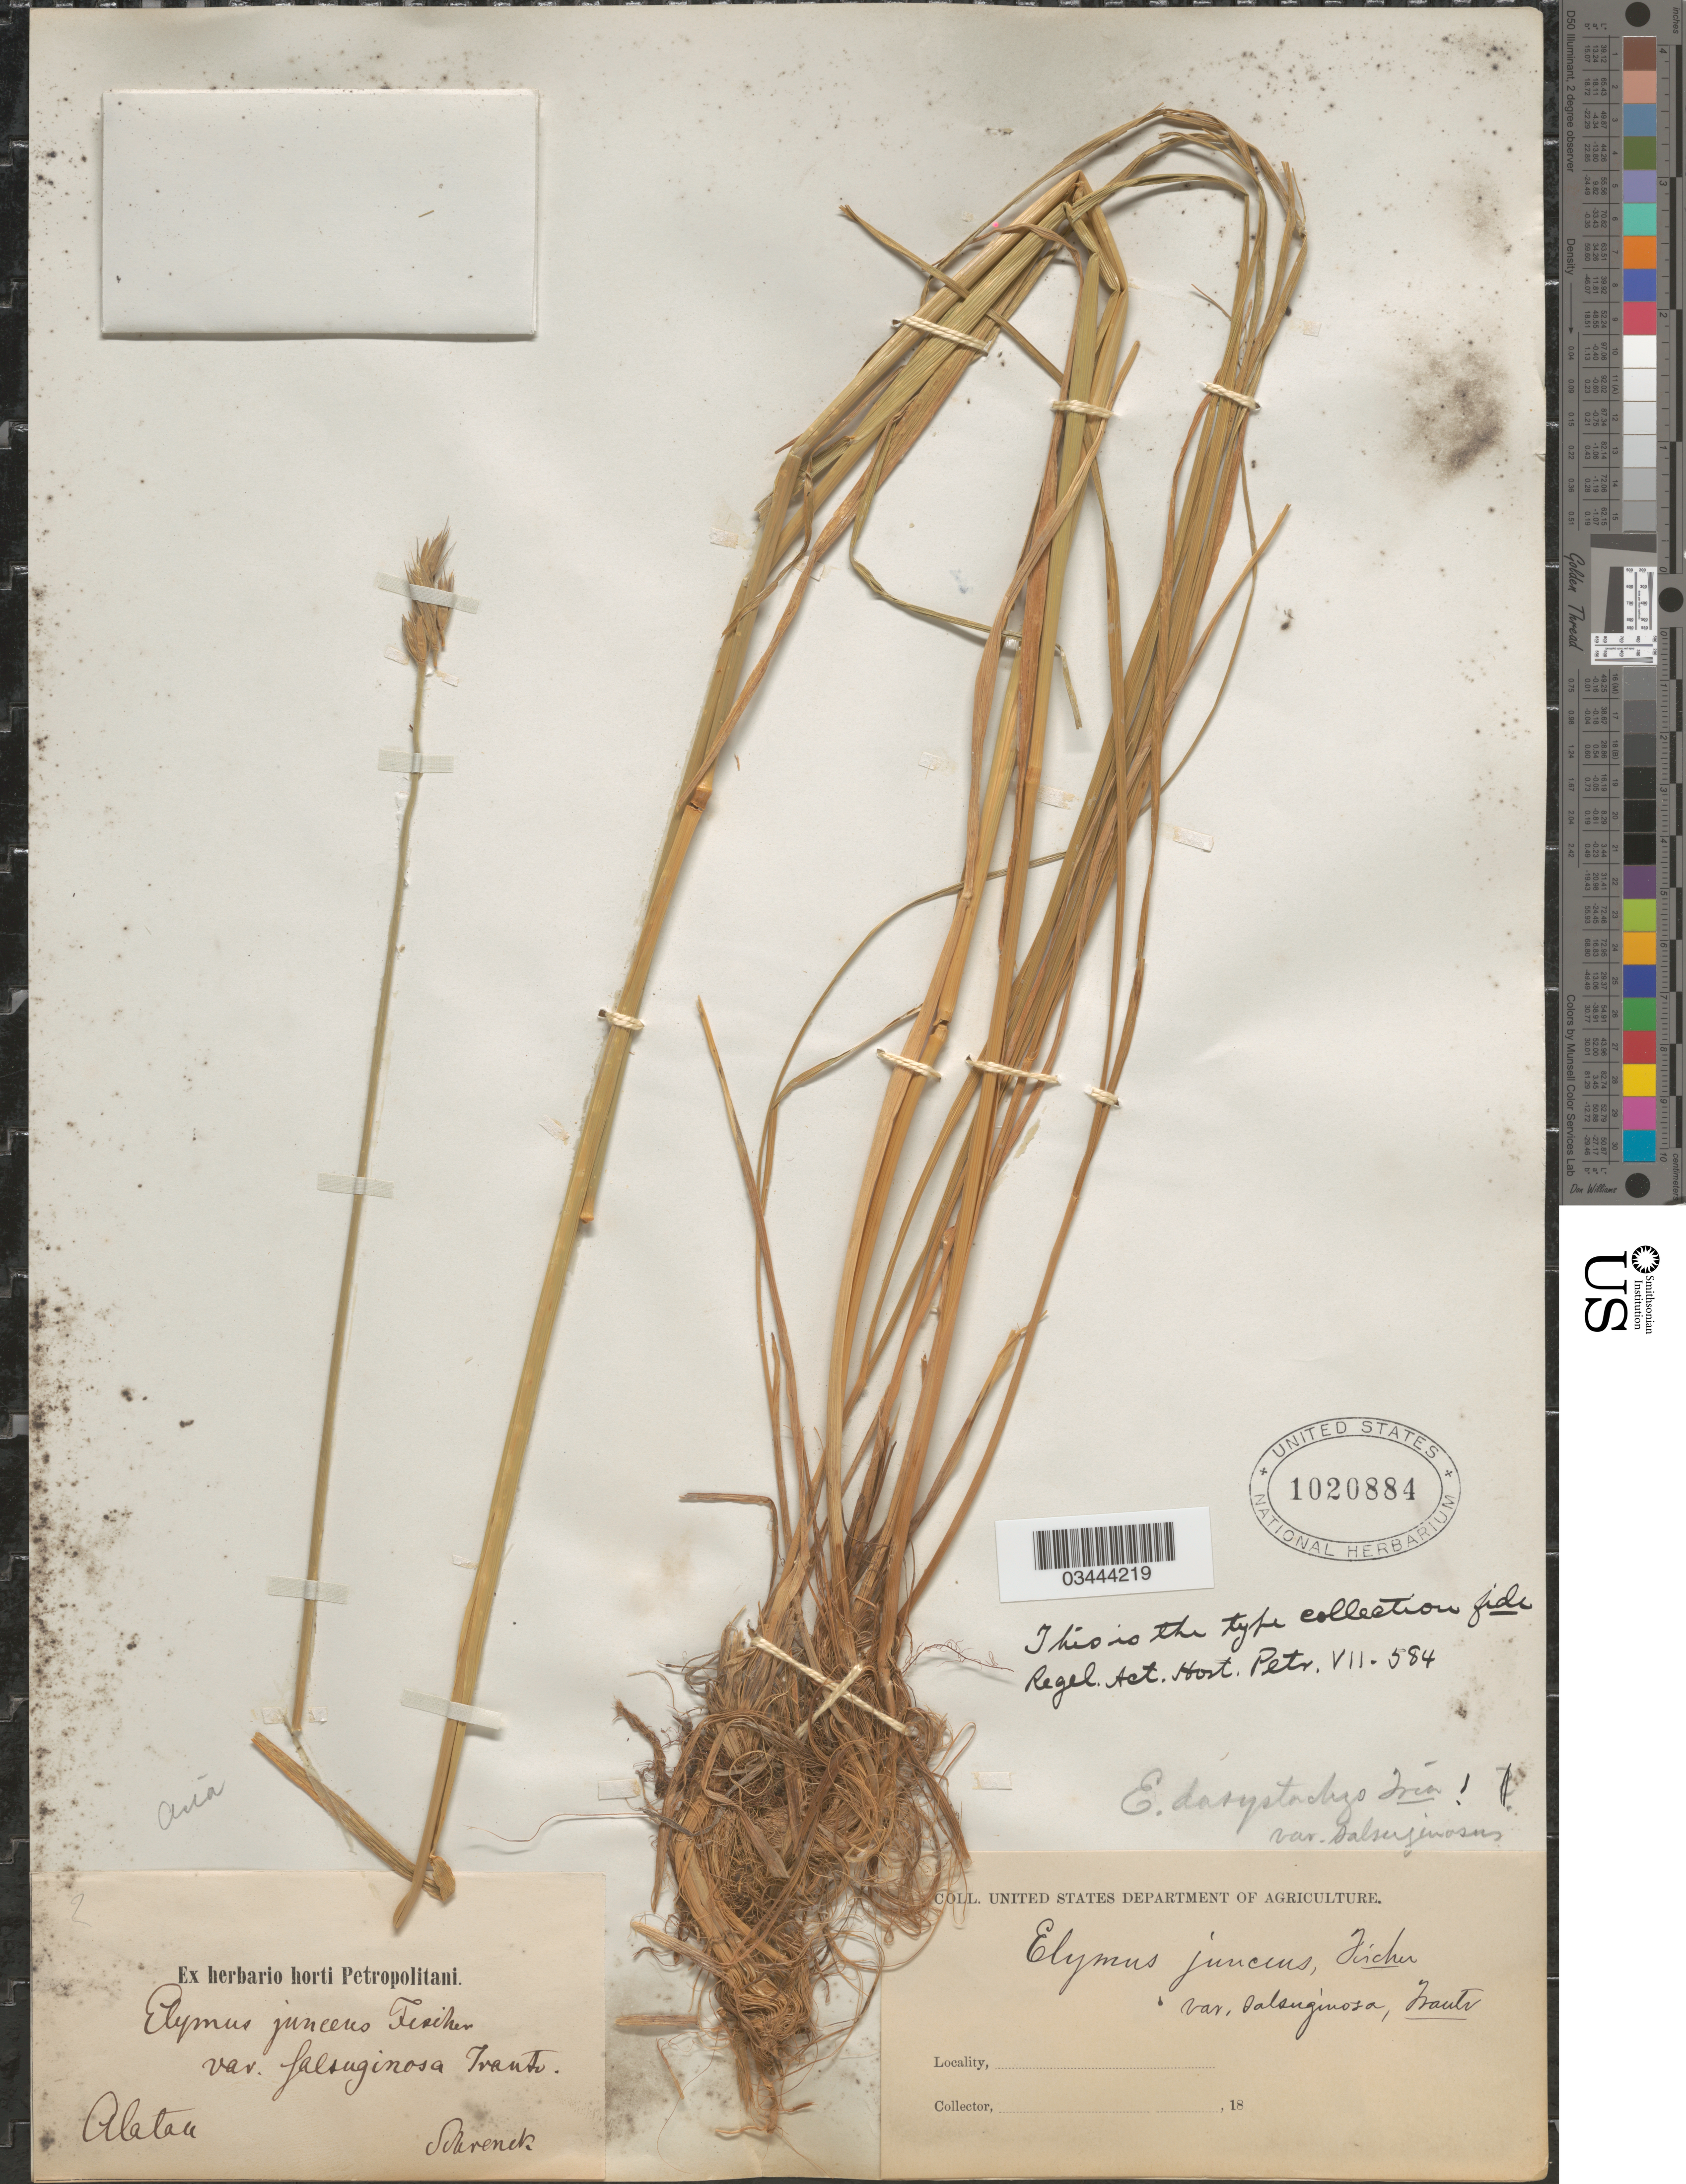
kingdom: Plantae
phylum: Tracheophyta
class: Liliopsida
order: Poales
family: Poaceae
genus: Leymus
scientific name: Leymus secalinus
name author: (Georgi) Tzvelev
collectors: -- Schrenck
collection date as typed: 18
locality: Alatau. Asia.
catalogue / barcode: US 1020884